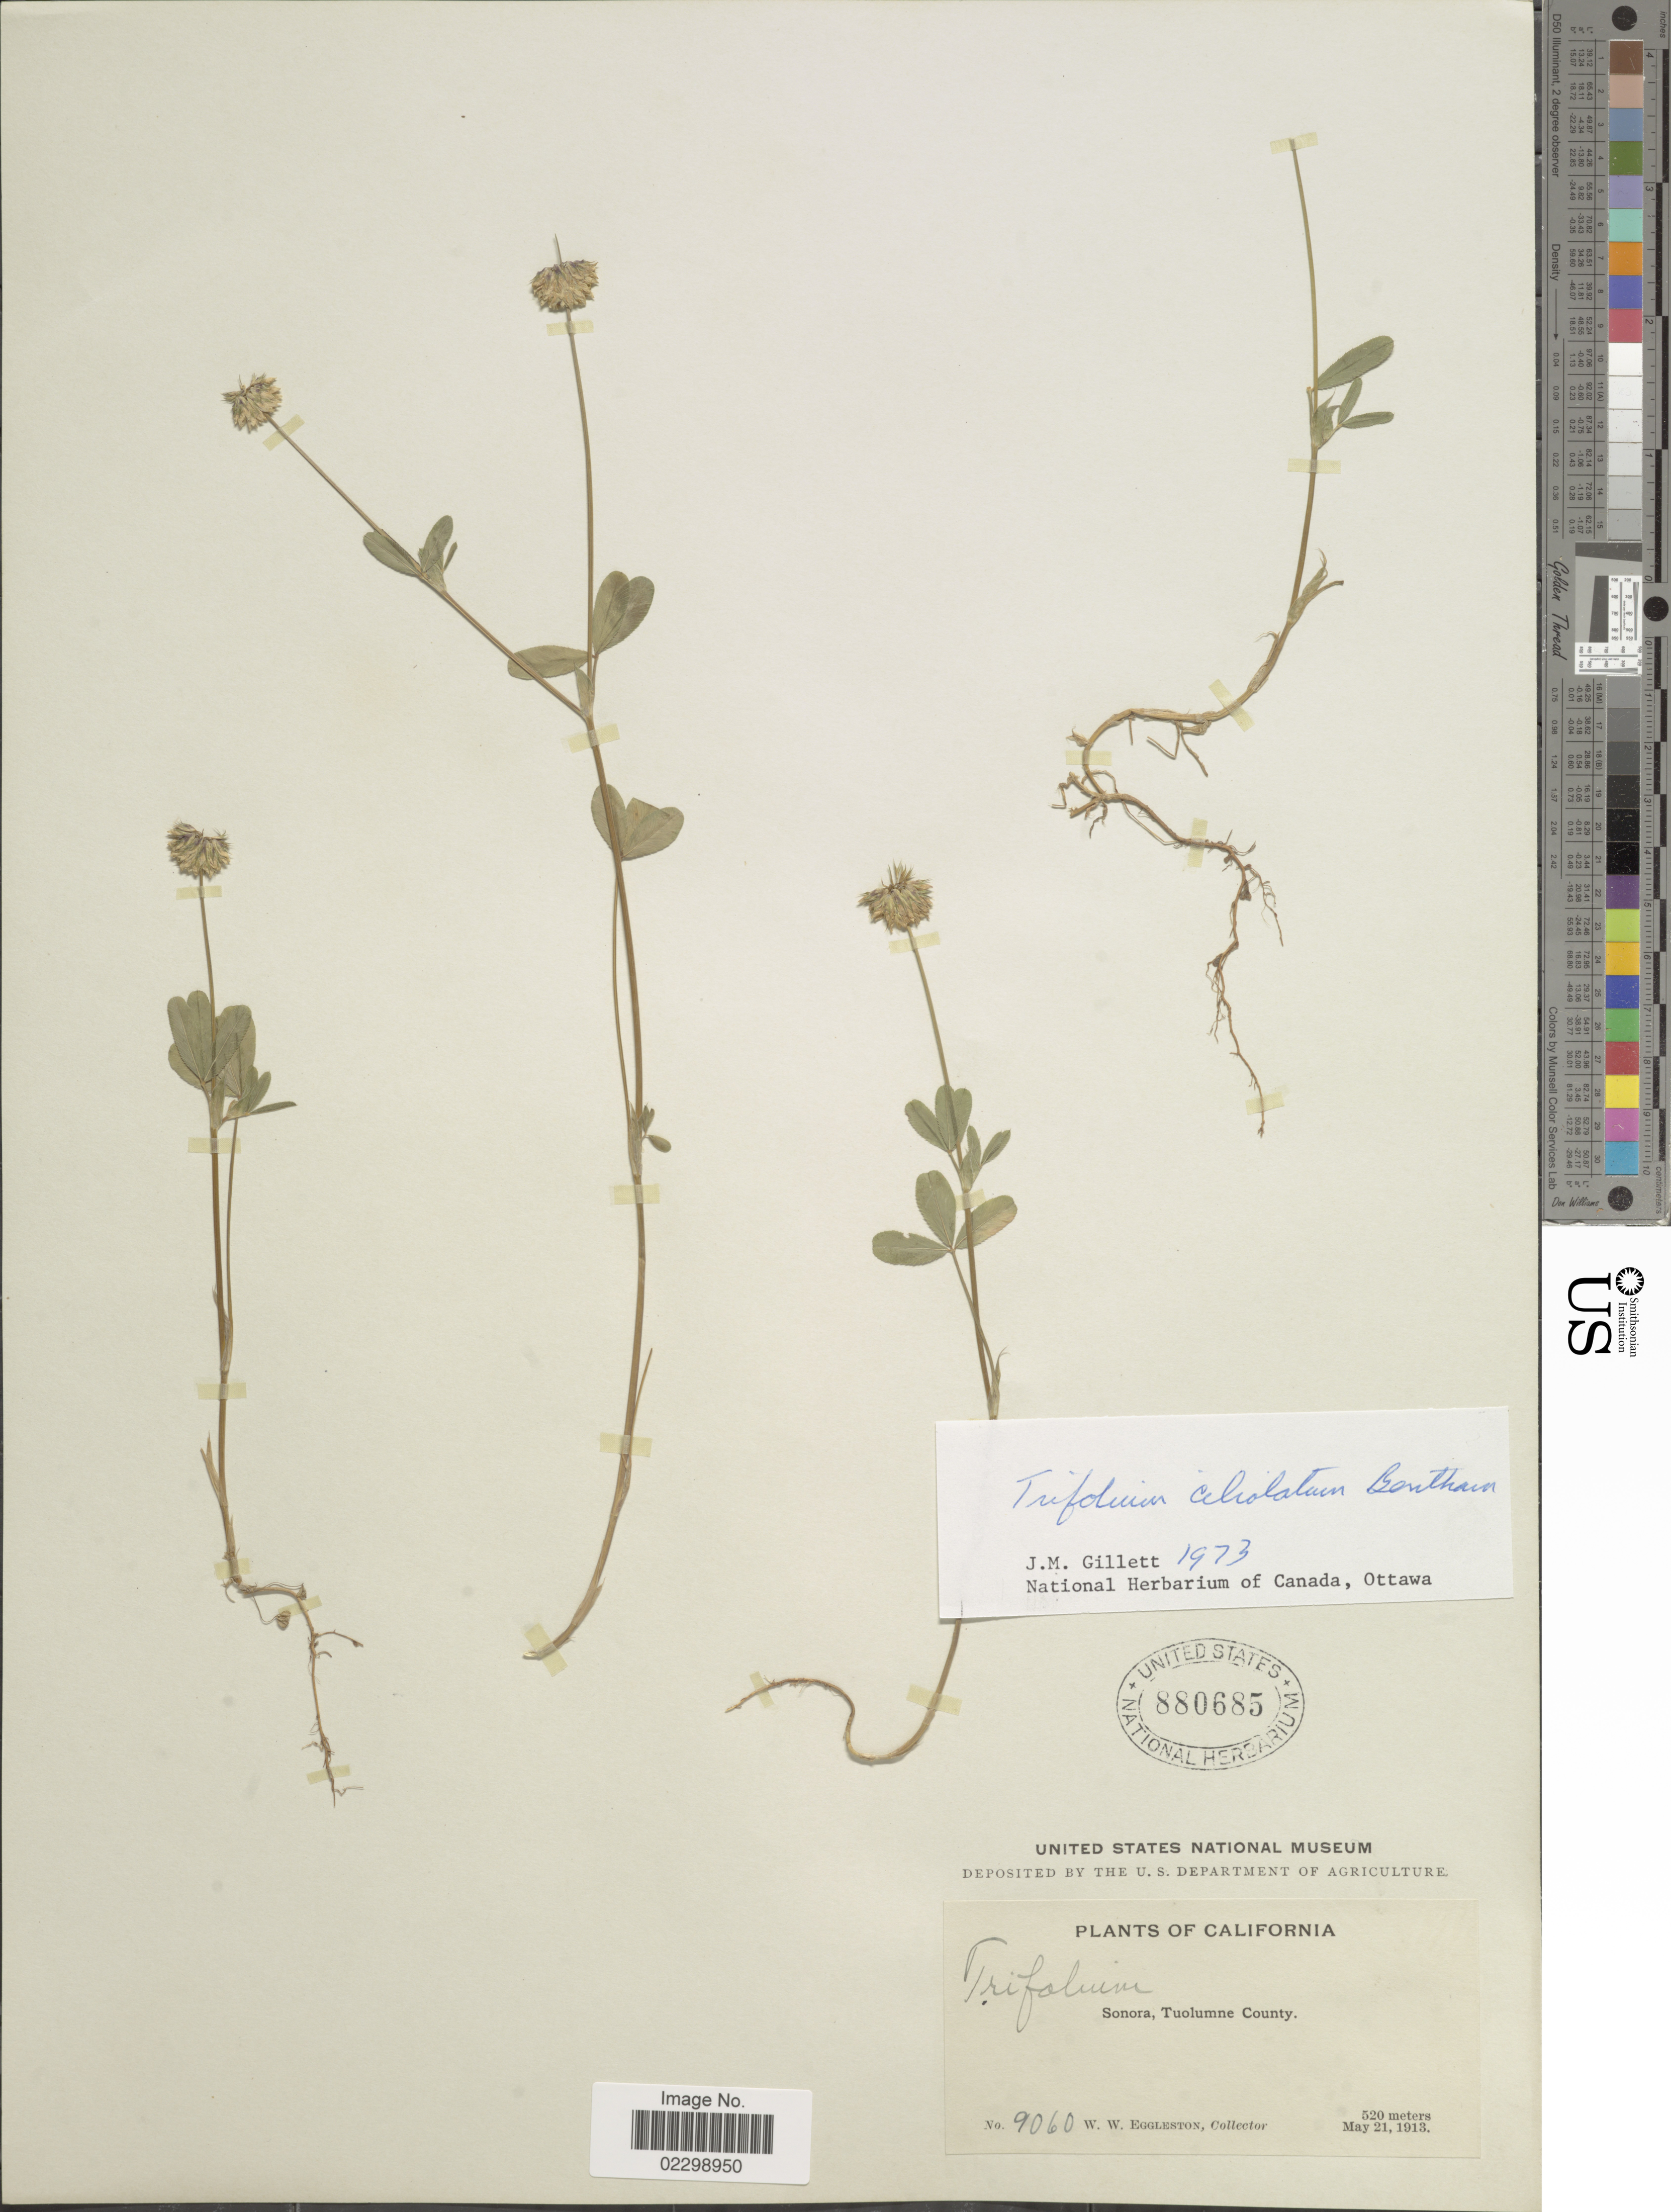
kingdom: Plantae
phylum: Tracheophyta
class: Magnoliopsida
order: Fabales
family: Fabaceae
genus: Trifolium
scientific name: Trifolium strictum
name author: L.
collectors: W. W. Eggleston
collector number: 9060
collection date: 1913-05-21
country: United States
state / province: California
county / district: Tuolumne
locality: Sonora, Tuolumne County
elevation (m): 520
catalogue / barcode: US 880685